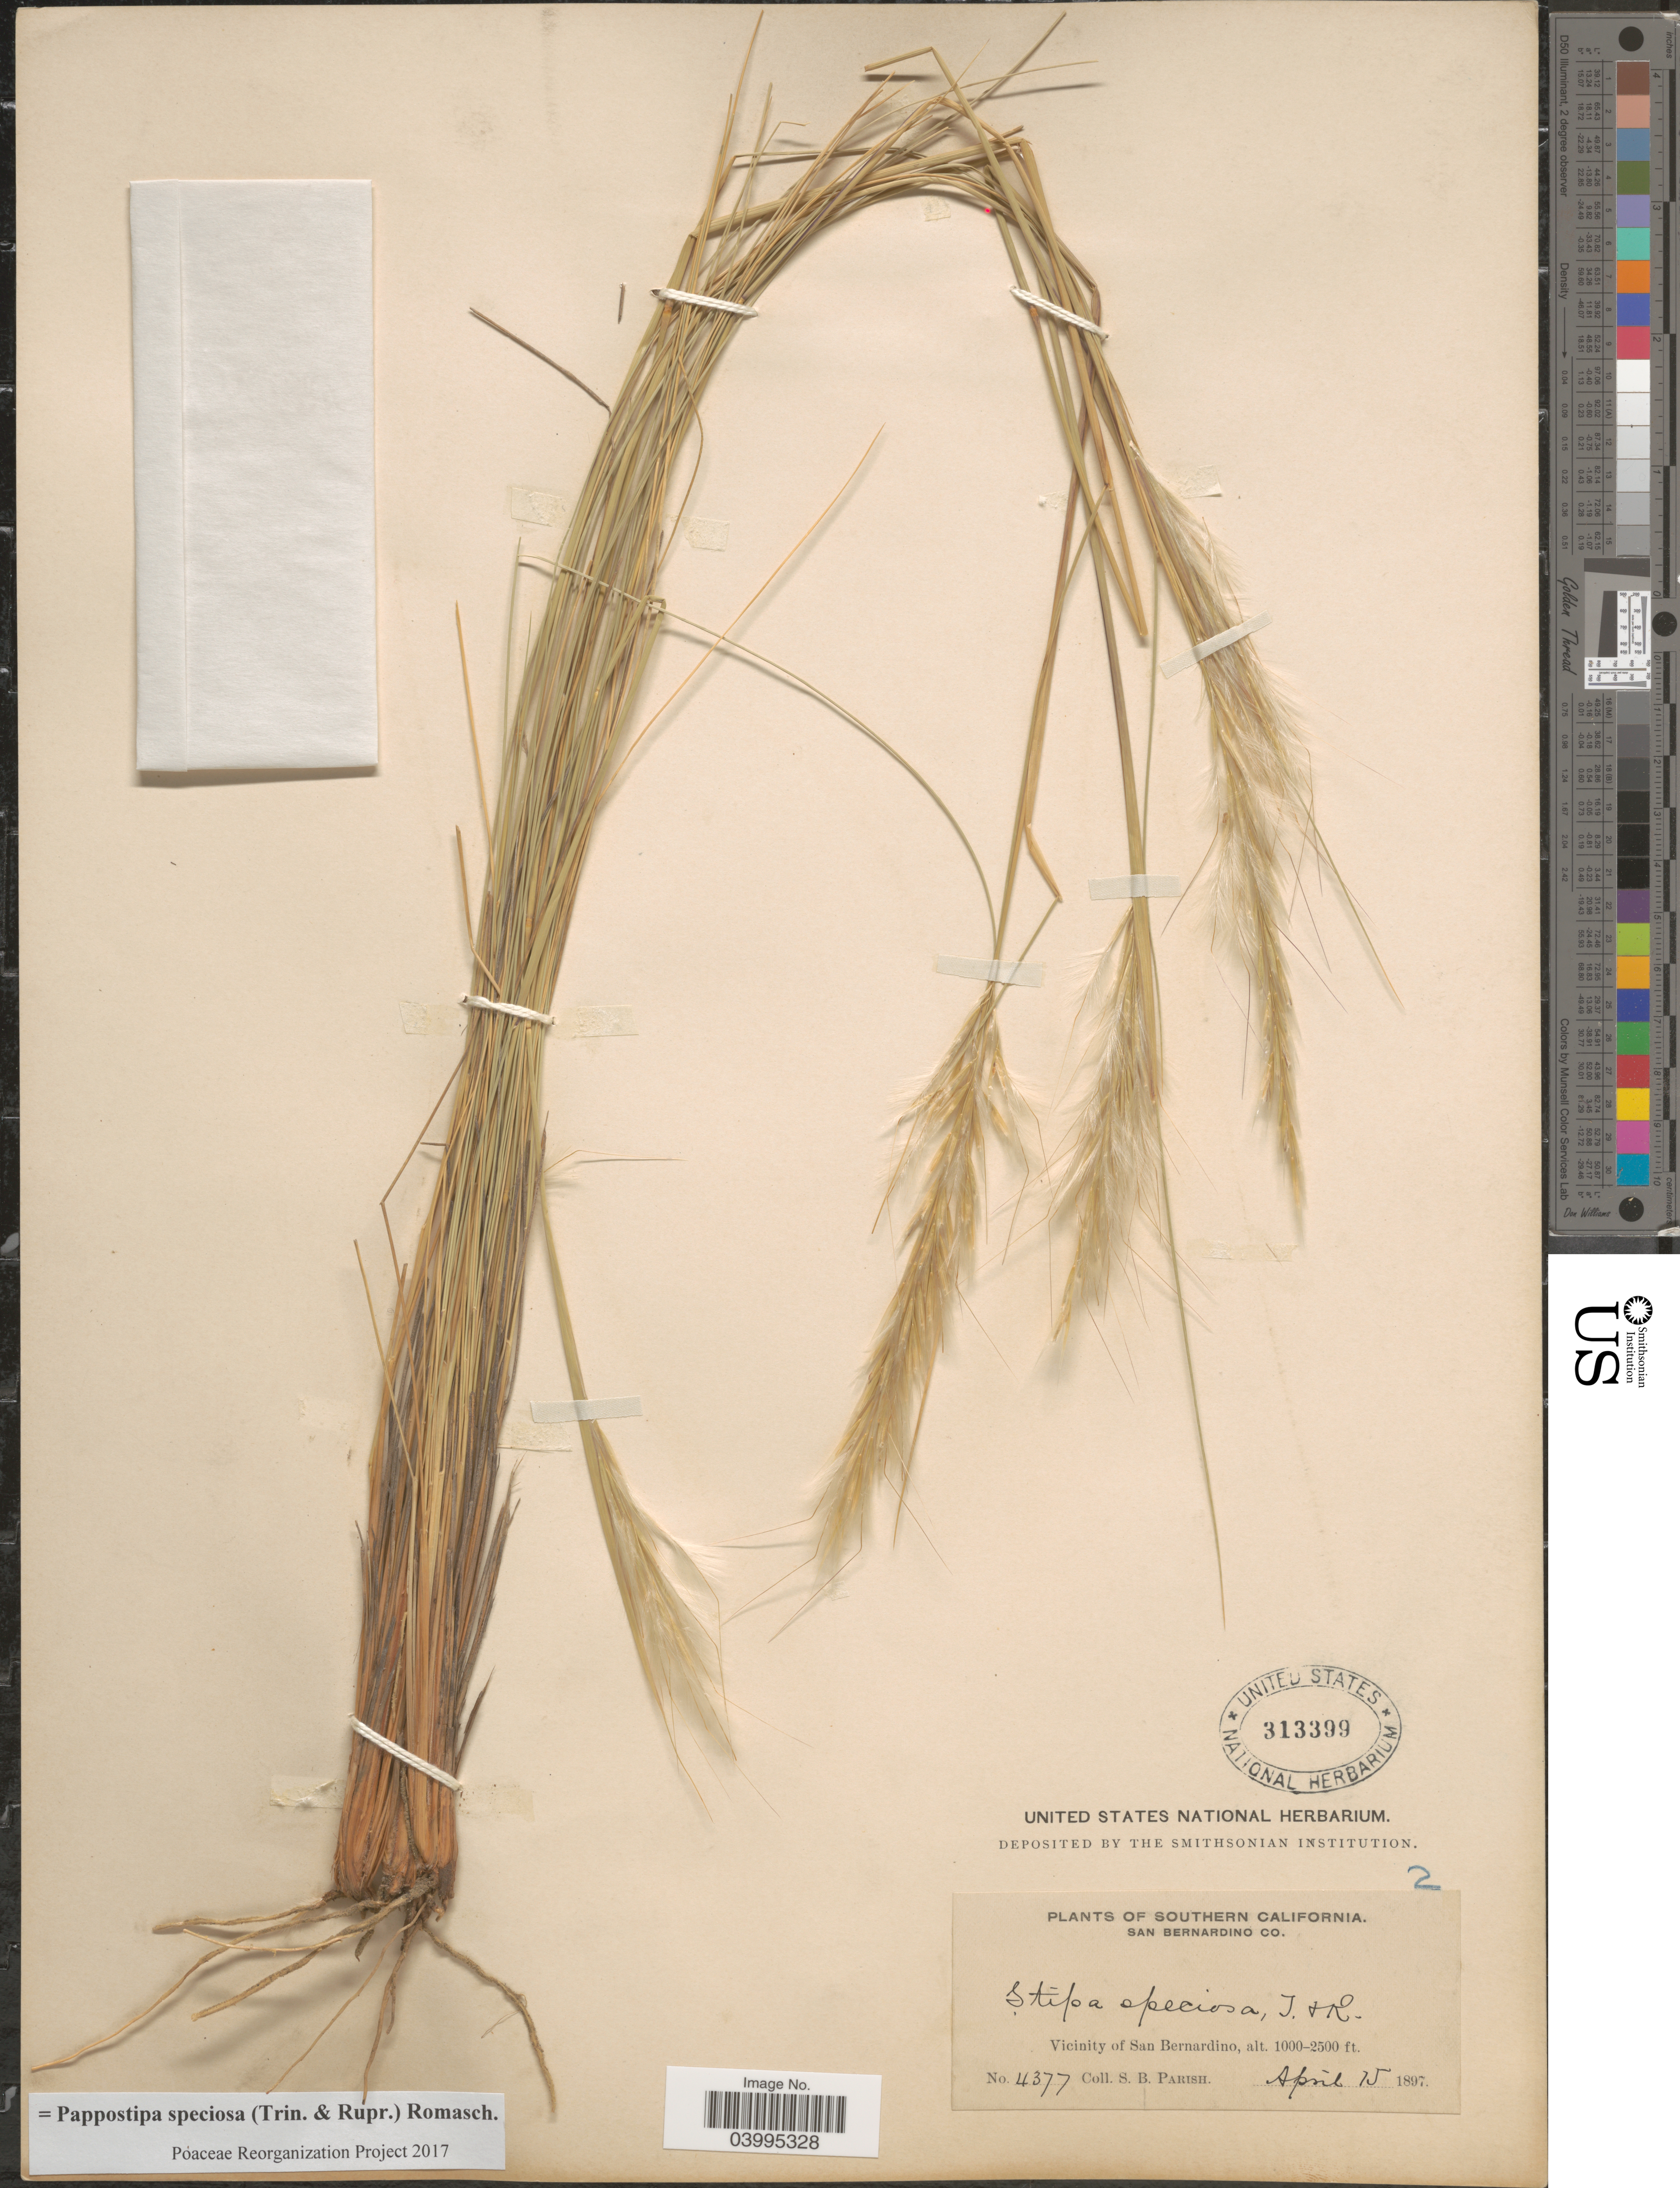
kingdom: Plantae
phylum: Tracheophyta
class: Liliopsida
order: Poales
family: Poaceae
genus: Pappostipa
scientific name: Pappostipa speciosa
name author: (Trin. & Rupr.) Romasch.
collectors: S. B. Parish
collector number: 4377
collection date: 1897-04-15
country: United States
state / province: California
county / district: San Bernardino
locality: Southern California. San Bernardino Co. Vicinity of San Bernardino.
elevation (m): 305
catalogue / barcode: US 313399